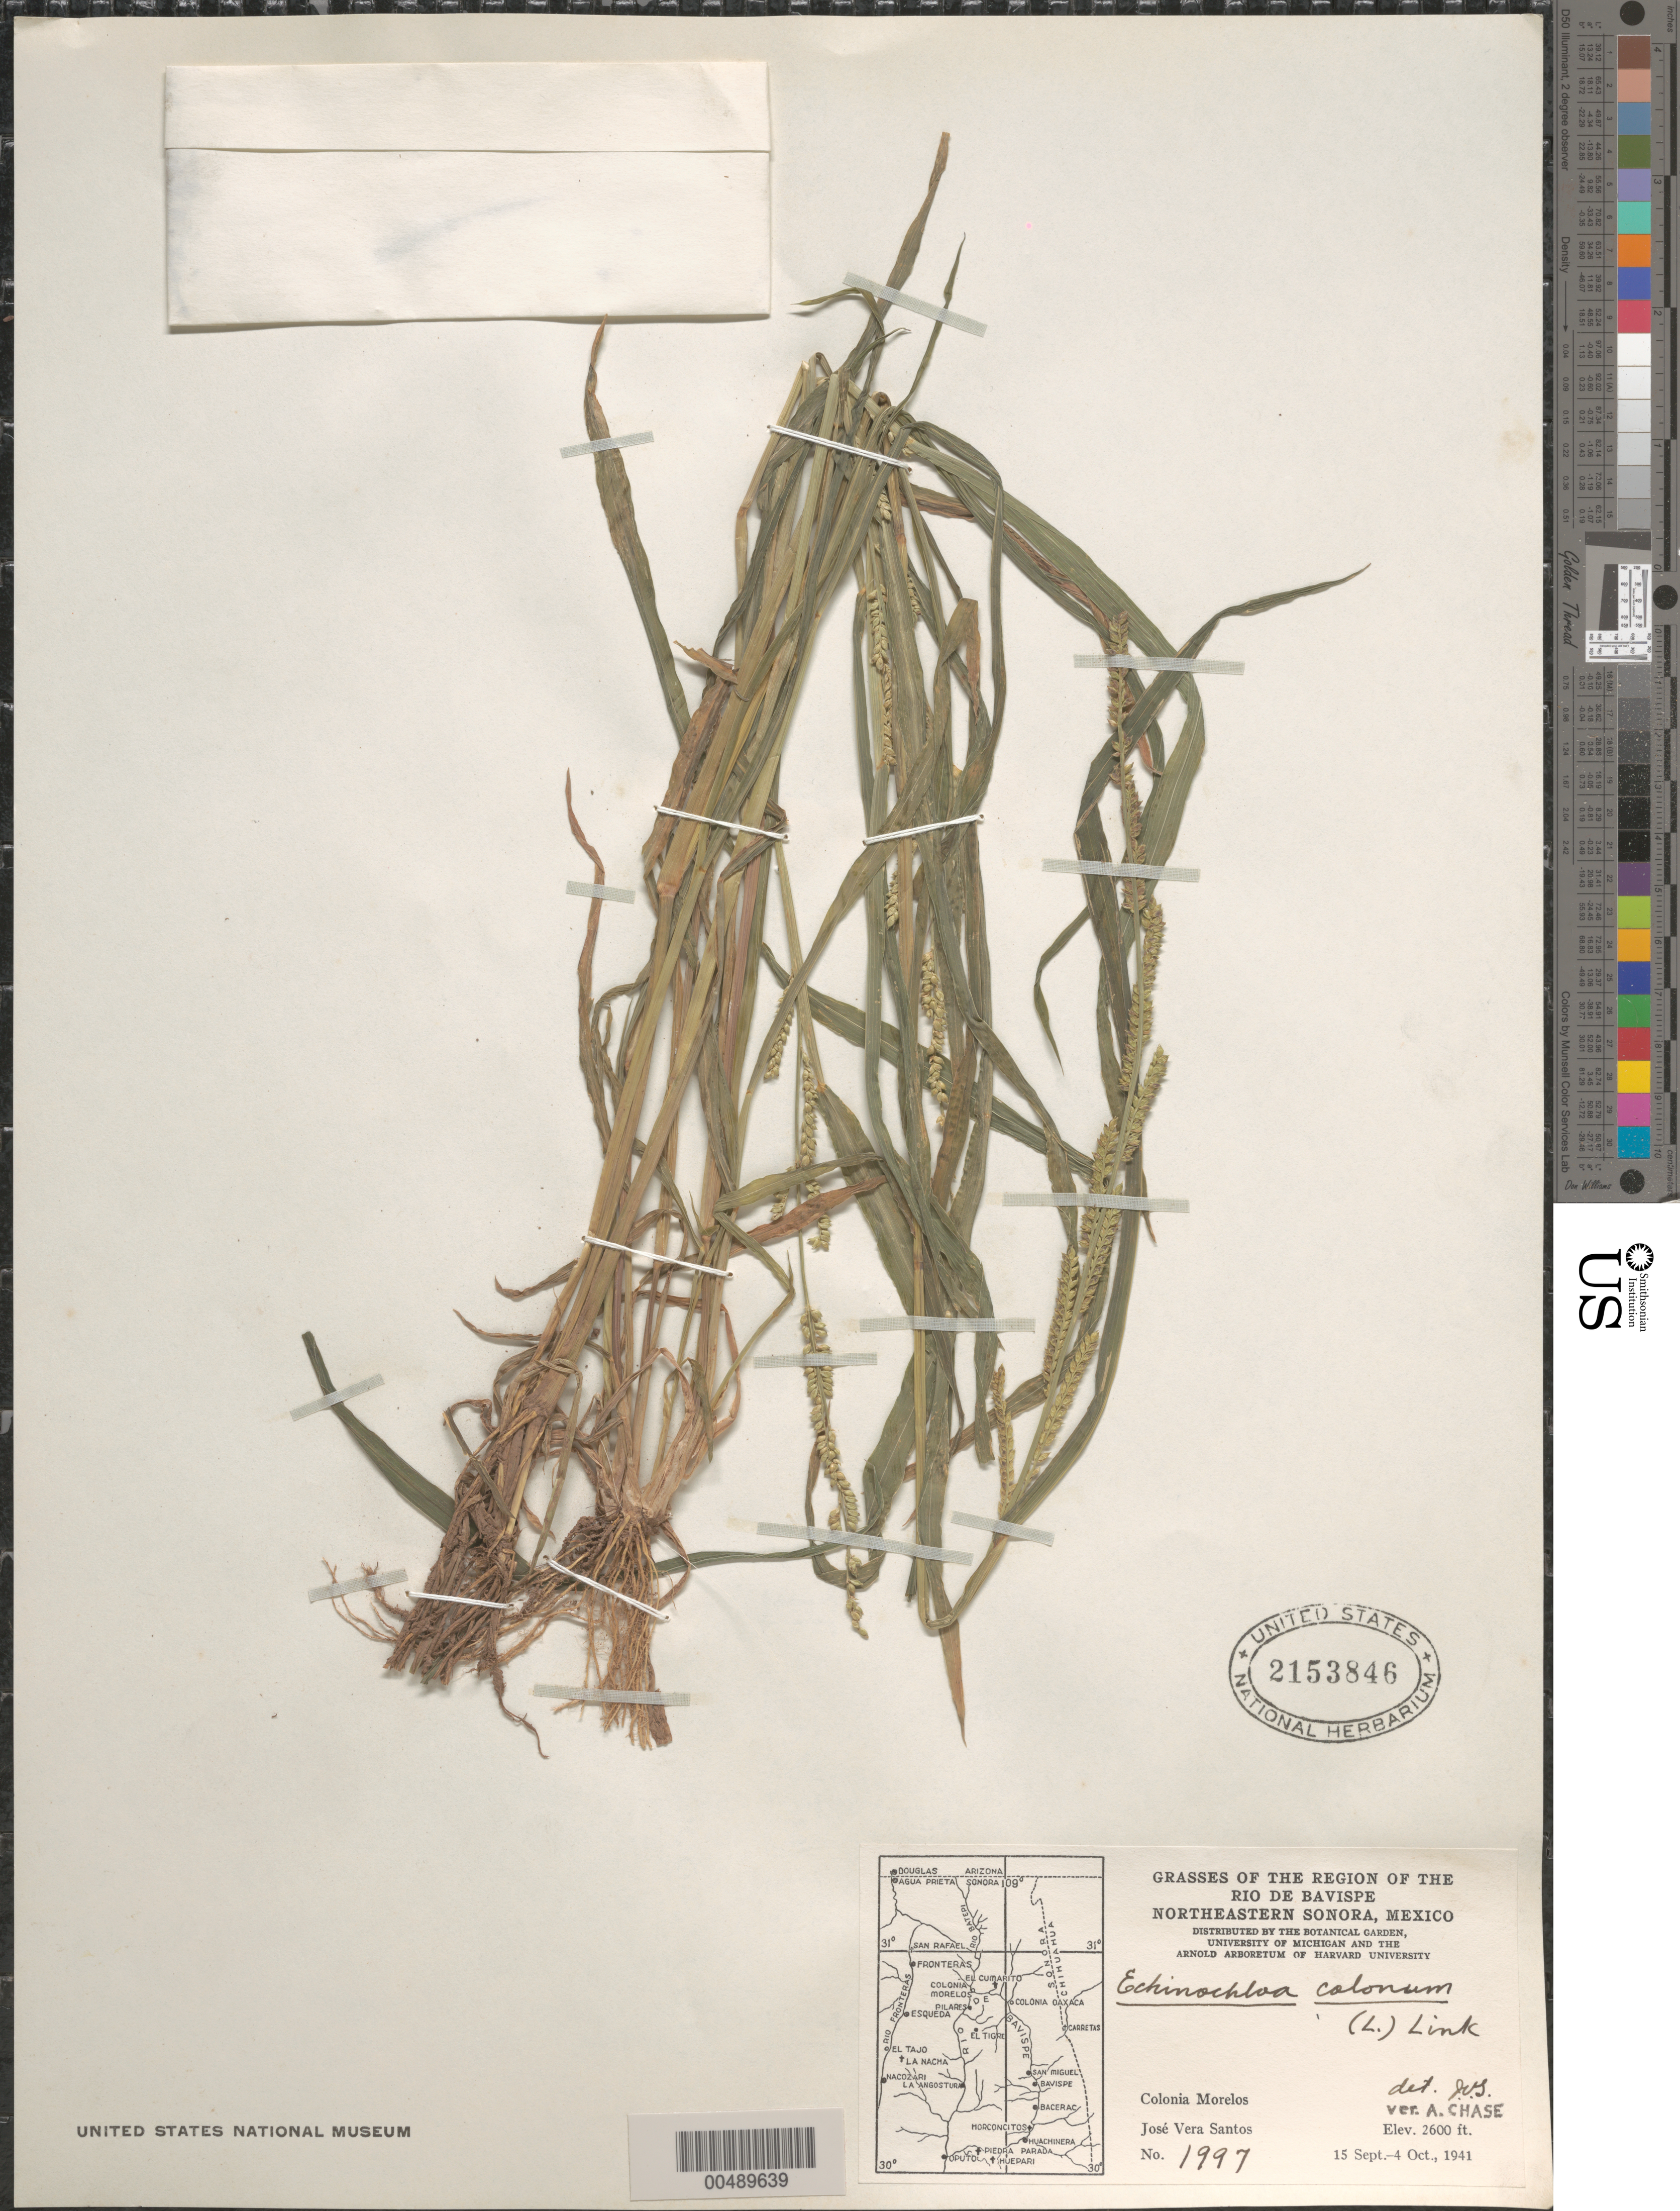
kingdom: Plantae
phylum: Tracheophyta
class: Liliopsida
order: Poales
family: Poaceae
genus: Echinochloa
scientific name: Echinochloa colona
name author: (L.) Link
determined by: Chase, [M.] Agnes, (US)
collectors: J. V. Santos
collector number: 1997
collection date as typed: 15 Sep 1941 to 4 Oct 1941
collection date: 1941-09-15/1941-10-04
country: Mexico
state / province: Sonora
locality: Region of the Rio de Bavispe, NE Sonora, Colonia Morelos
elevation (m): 792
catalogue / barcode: US 2153846